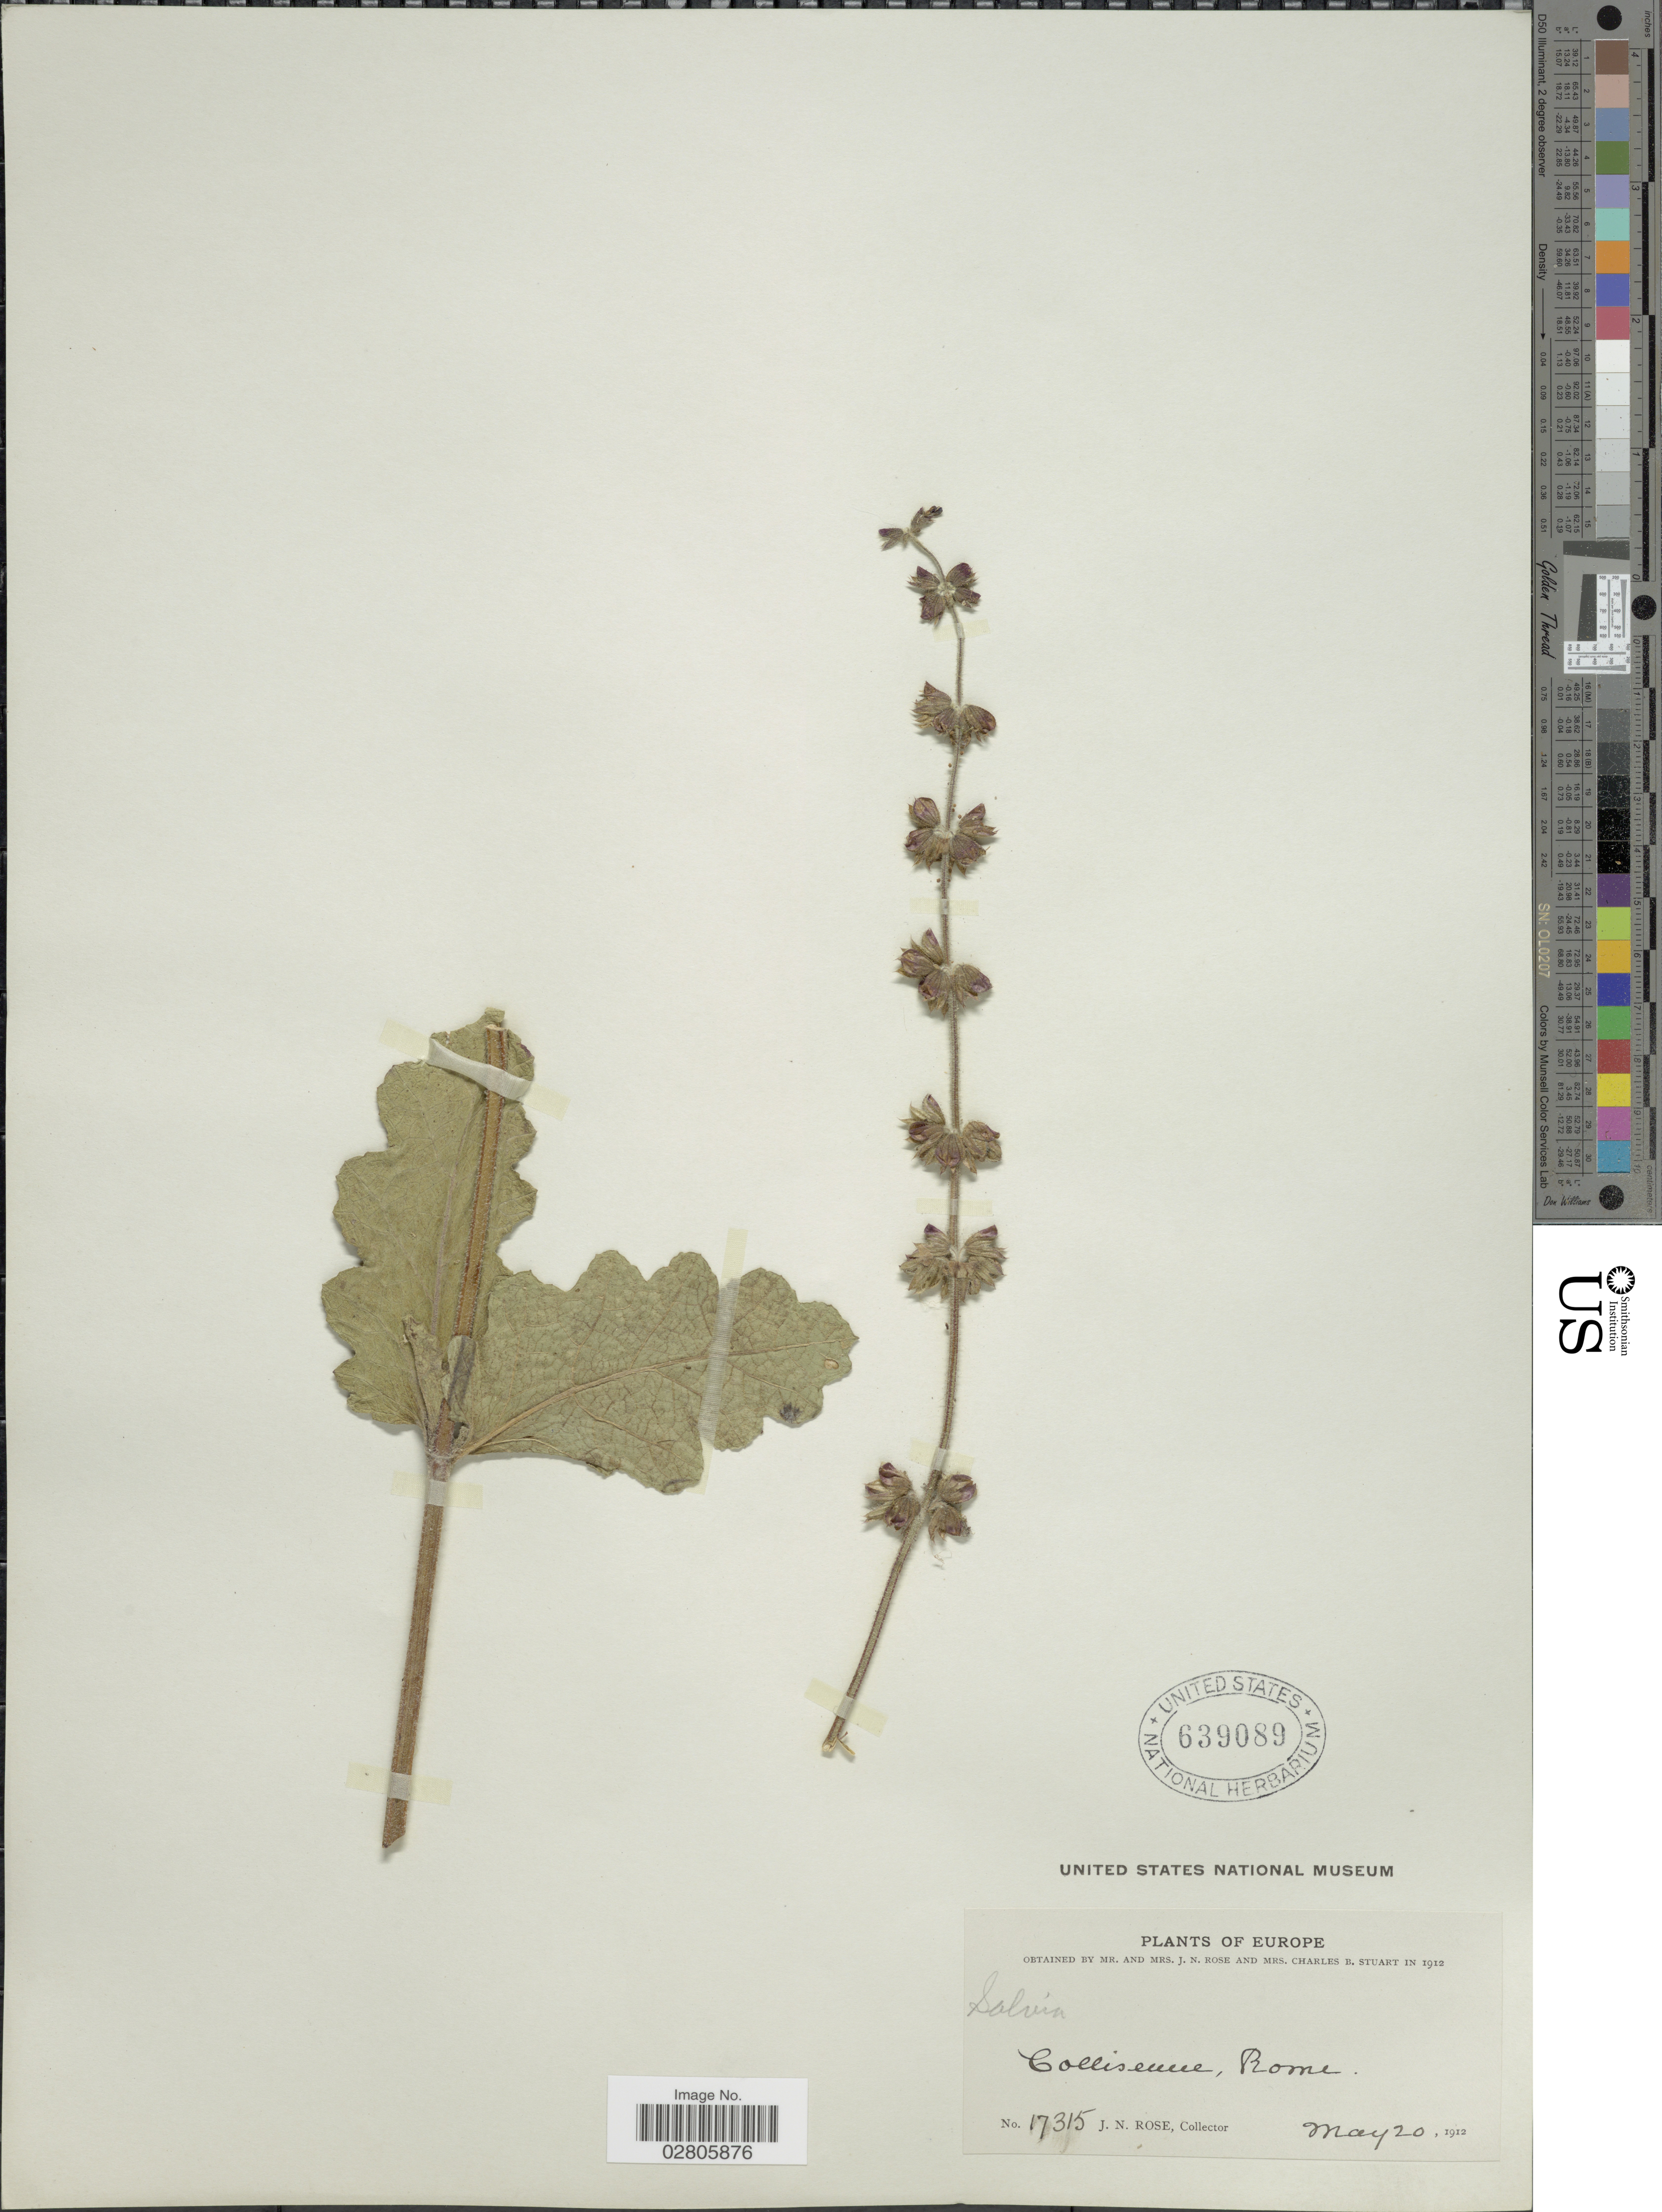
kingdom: Plantae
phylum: Tracheophyta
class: Magnoliopsida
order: Lamiales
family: Lamiaceae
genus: Salvia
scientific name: Salvia sp.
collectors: J. N. Rose, L. B. Rose & C. Stuart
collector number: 17315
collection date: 1912-05-20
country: Italy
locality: Colisseum Rome.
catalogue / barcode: US 639089